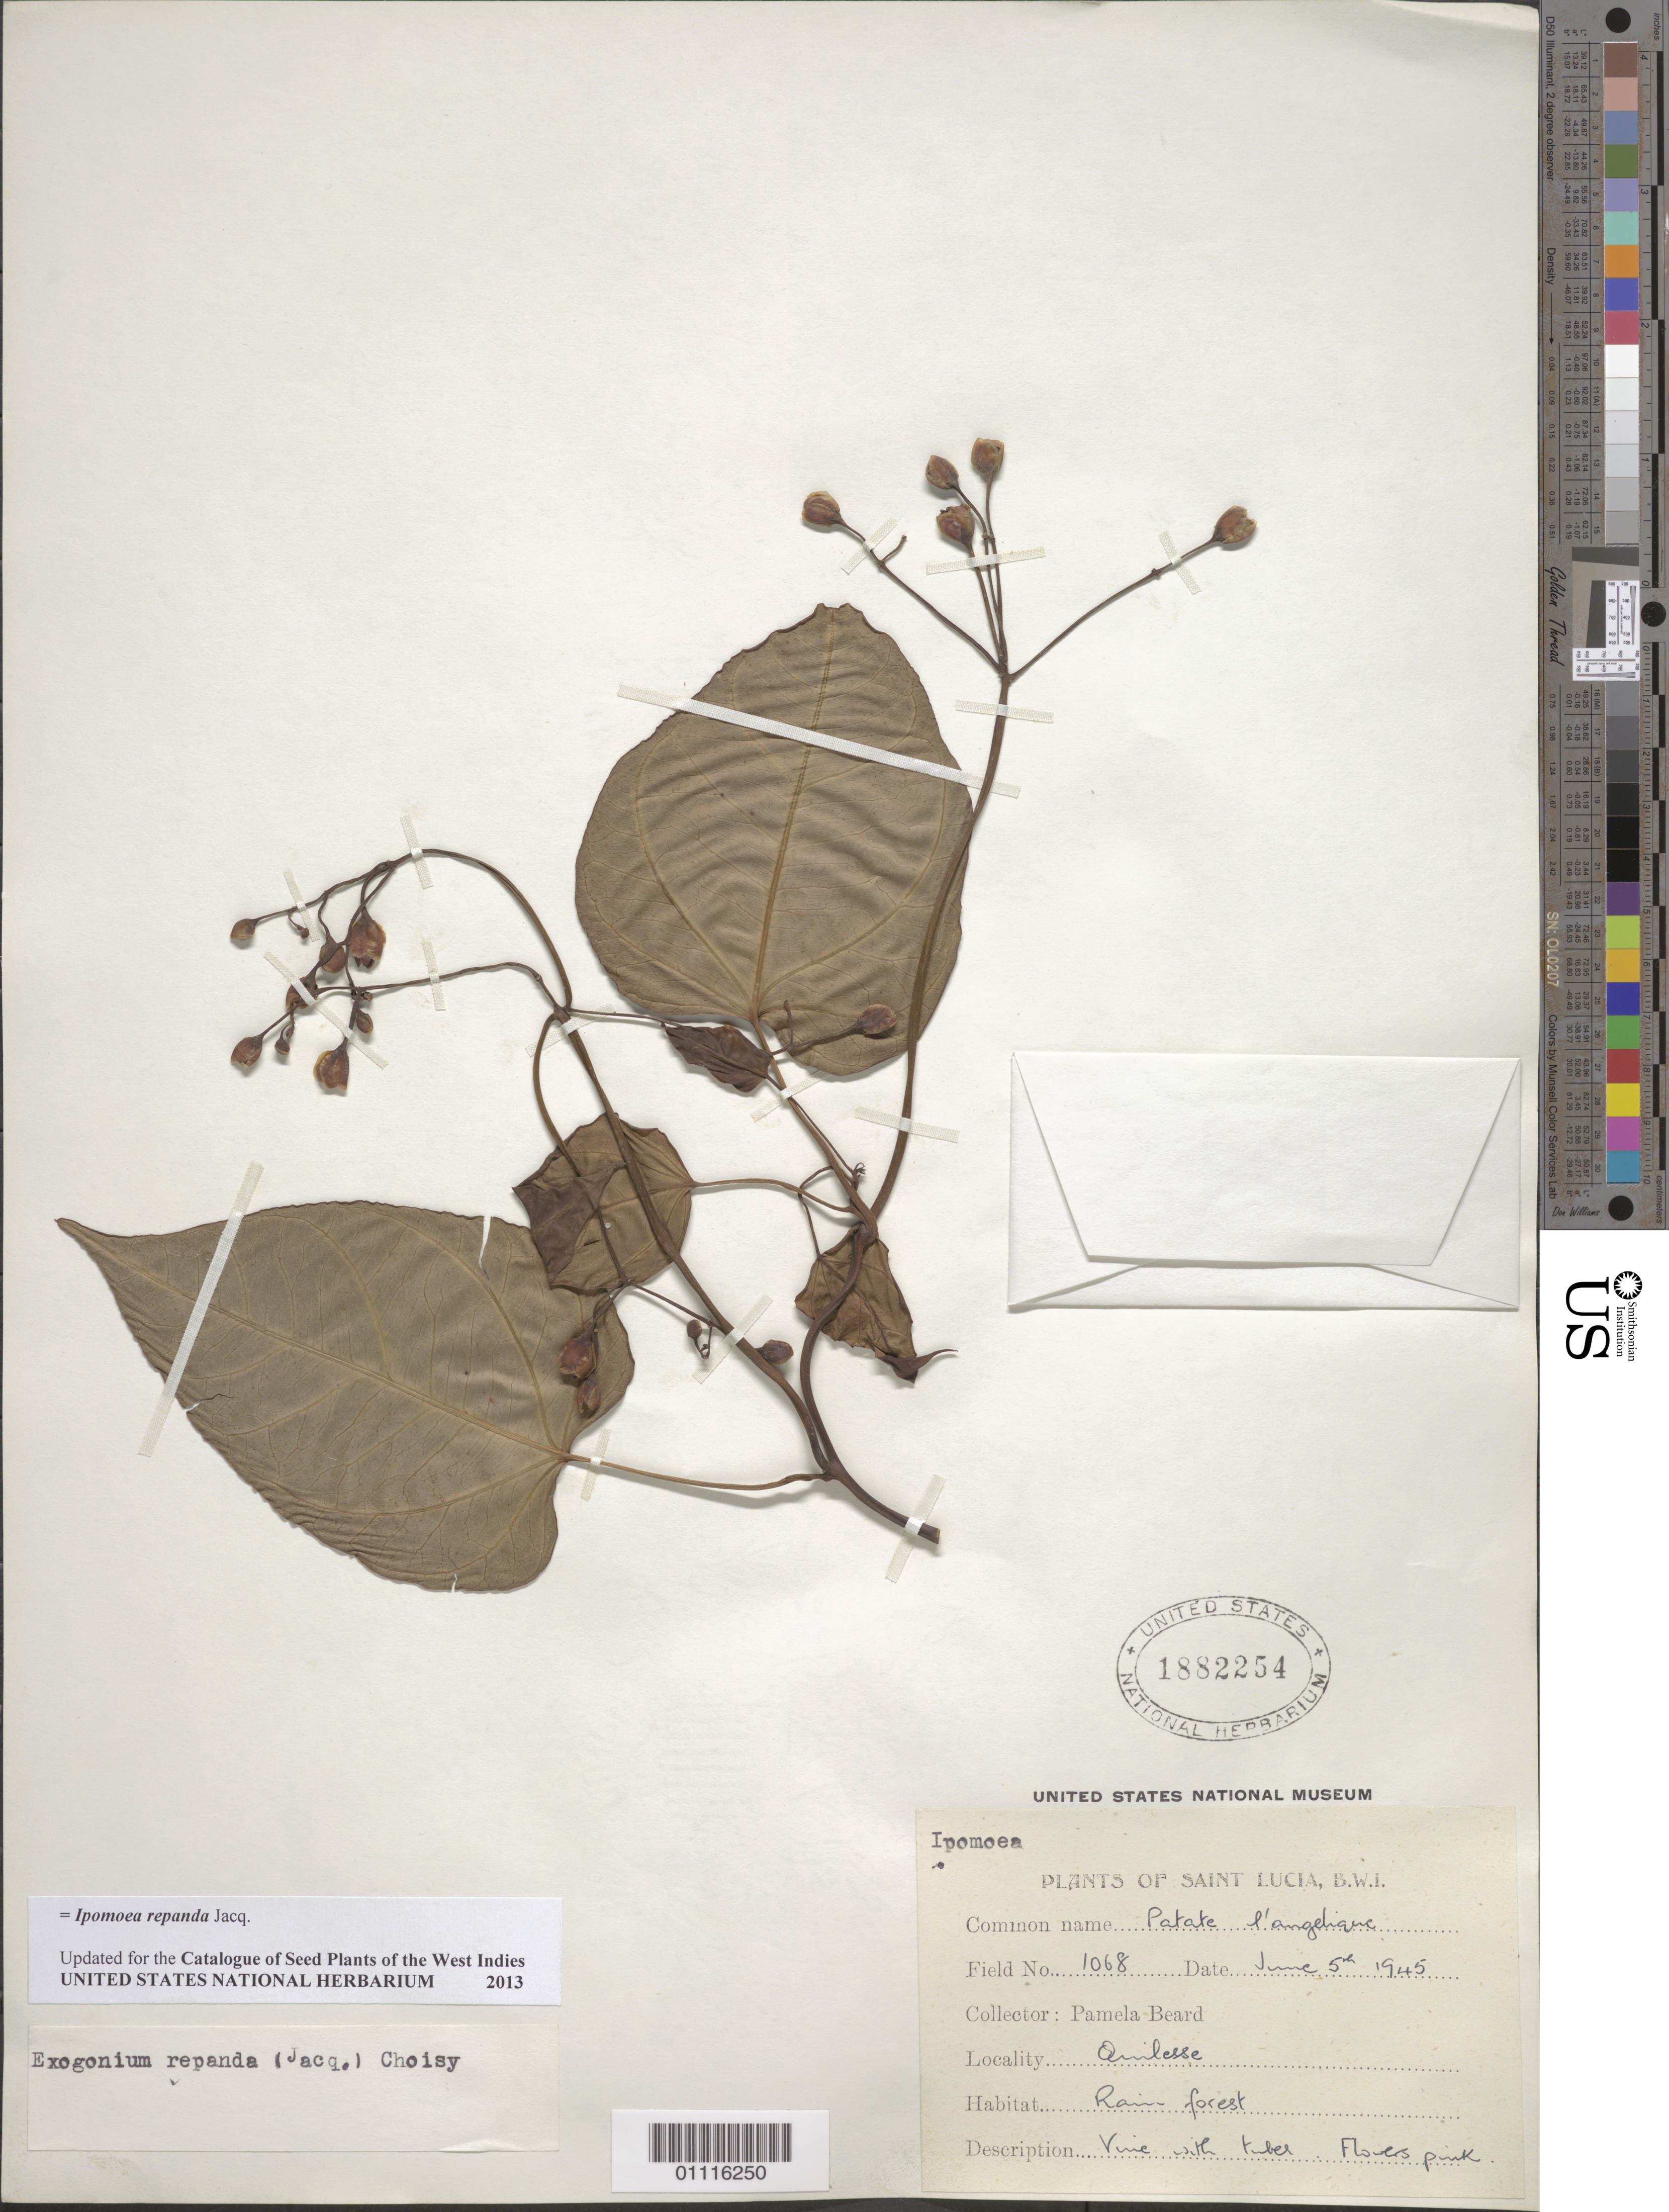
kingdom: Plantae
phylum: Tracheophyta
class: Magnoliopsida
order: Solanales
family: Convolvulaceae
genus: Ipomoea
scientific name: Ipomoea repanda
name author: Jacq.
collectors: P. Beard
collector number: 1068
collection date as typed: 05 Jun 1945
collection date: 1945-06-05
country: St. Lucia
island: St. Lucia I.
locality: Quilesse. Rain forest.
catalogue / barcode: US 1882254